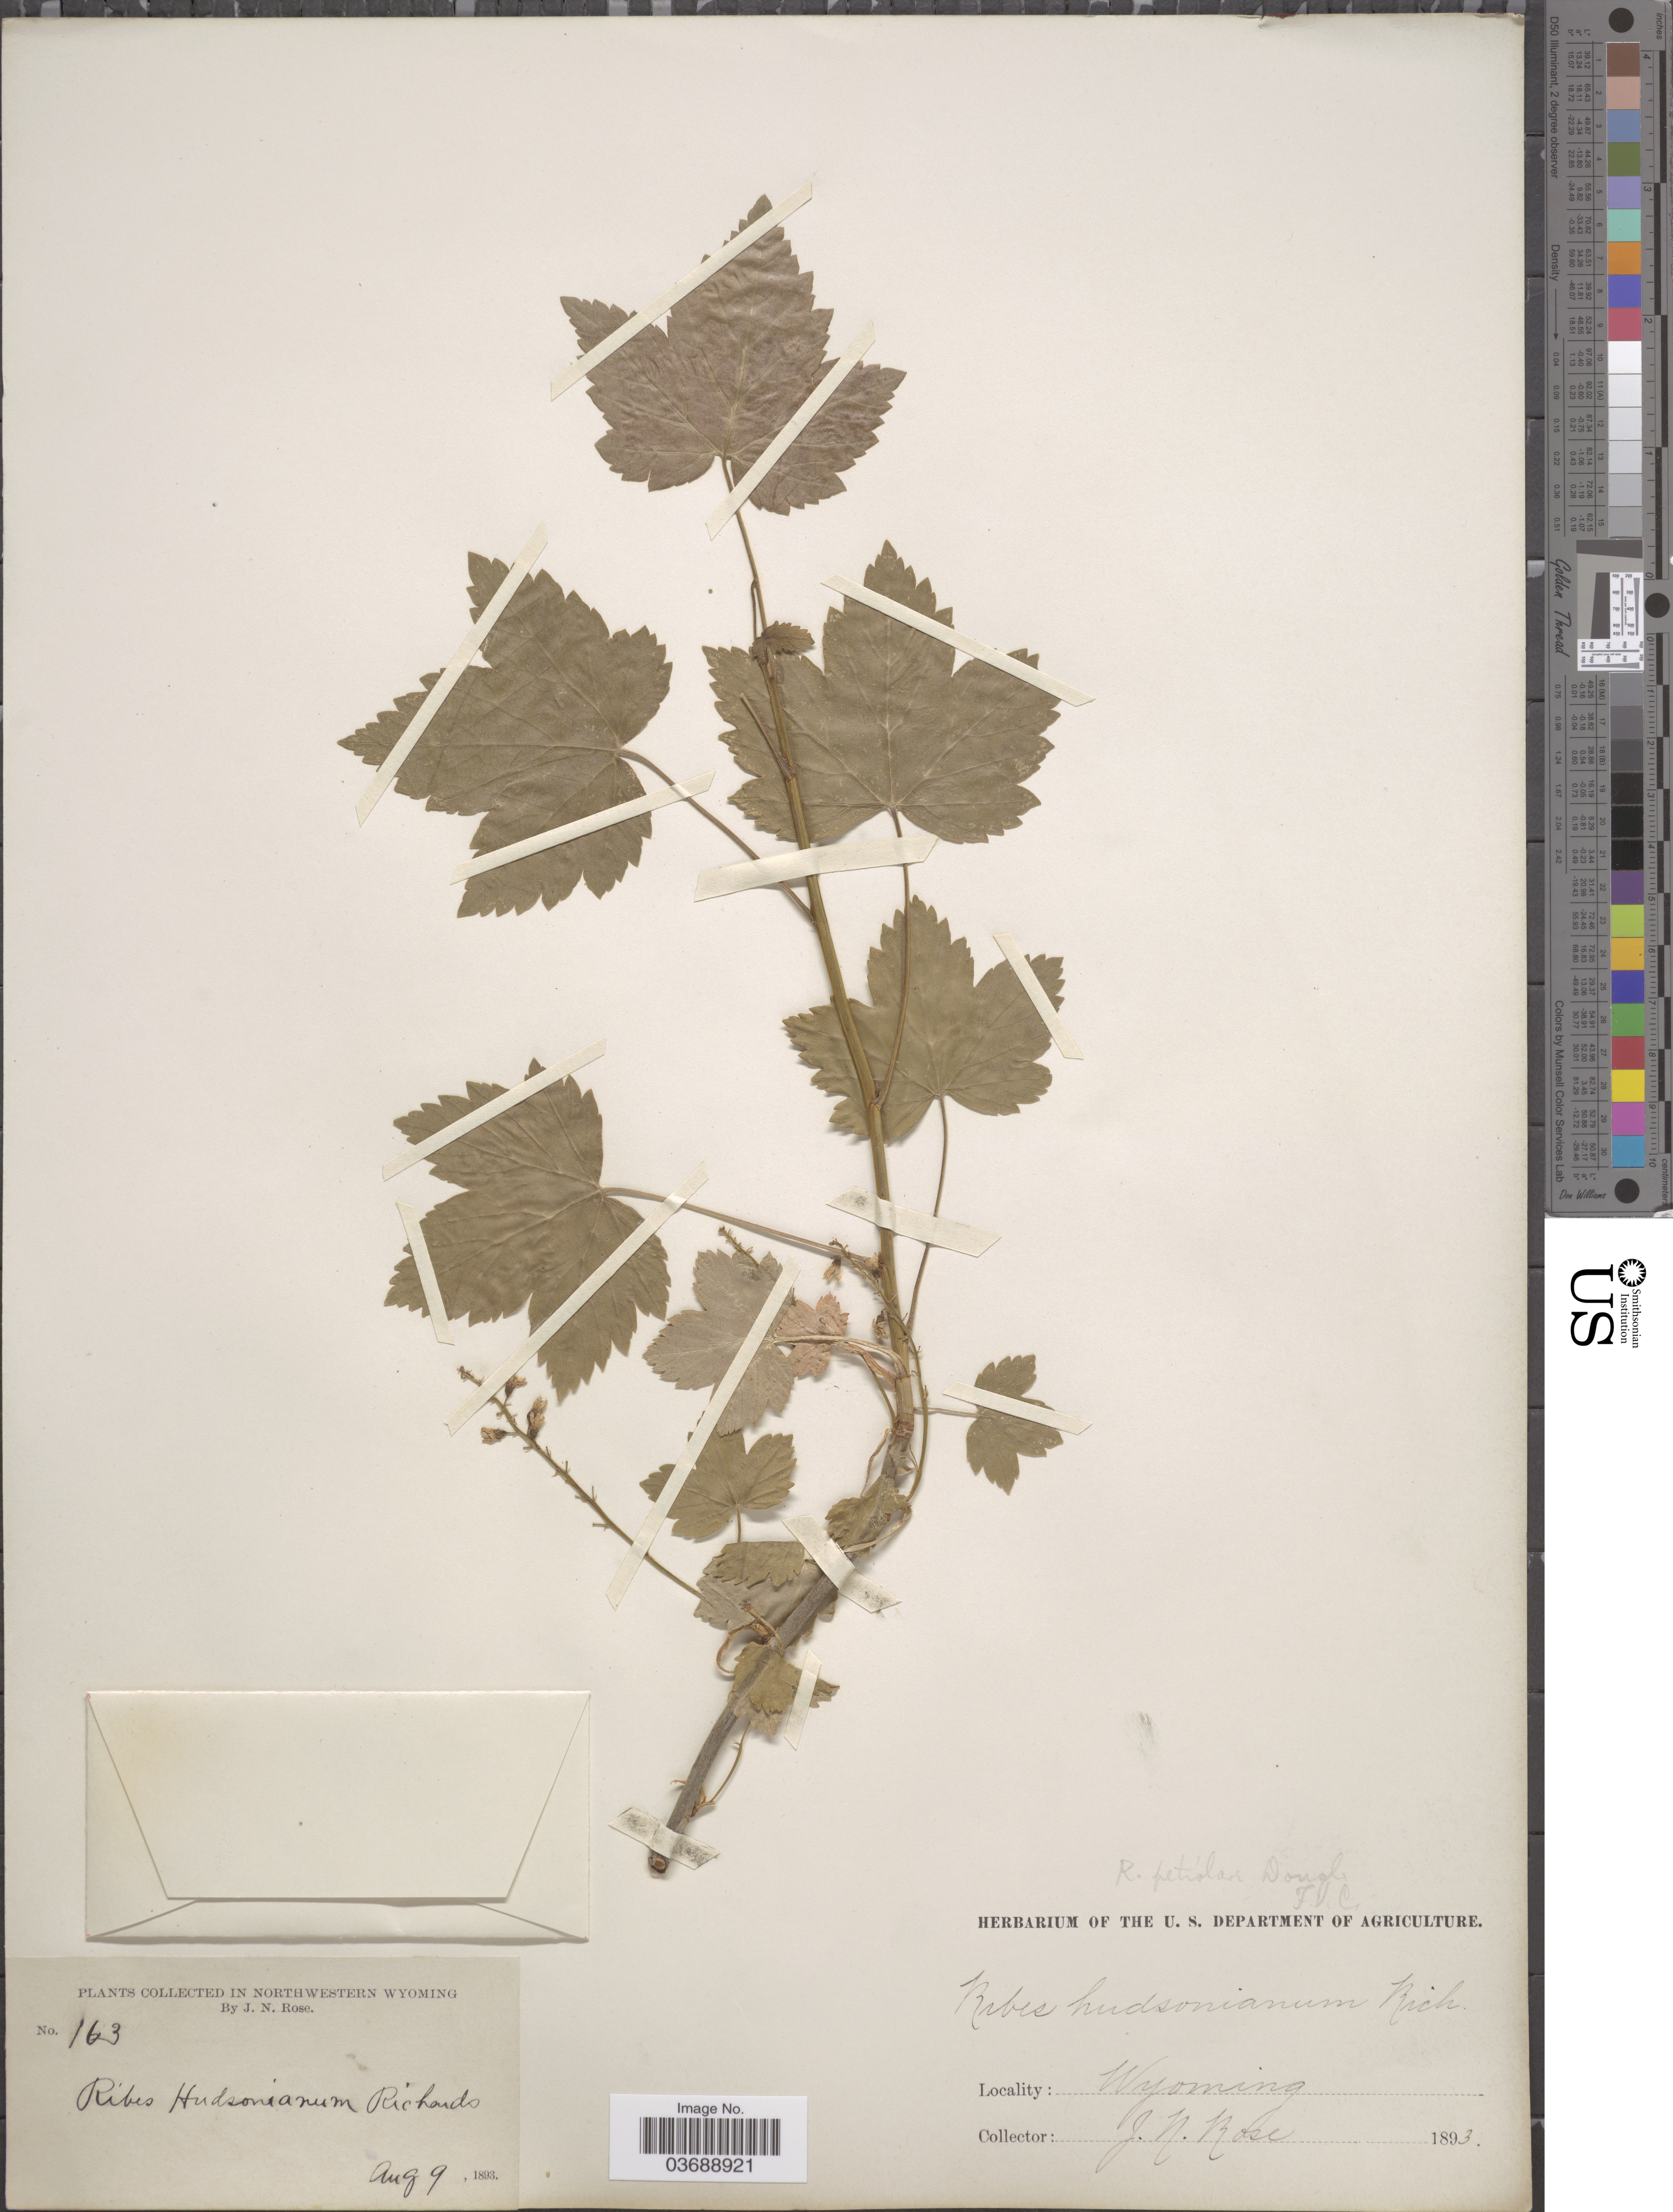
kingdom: Plantae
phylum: Tracheophyta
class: Magnoliopsida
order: Saxifragales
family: Grossulariaceae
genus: Ribes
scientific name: Ribes petiolare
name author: Douglas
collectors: J. N. Rose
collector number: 163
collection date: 1893-08-09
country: United States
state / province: Wyoming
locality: Northwestern Wyoming.